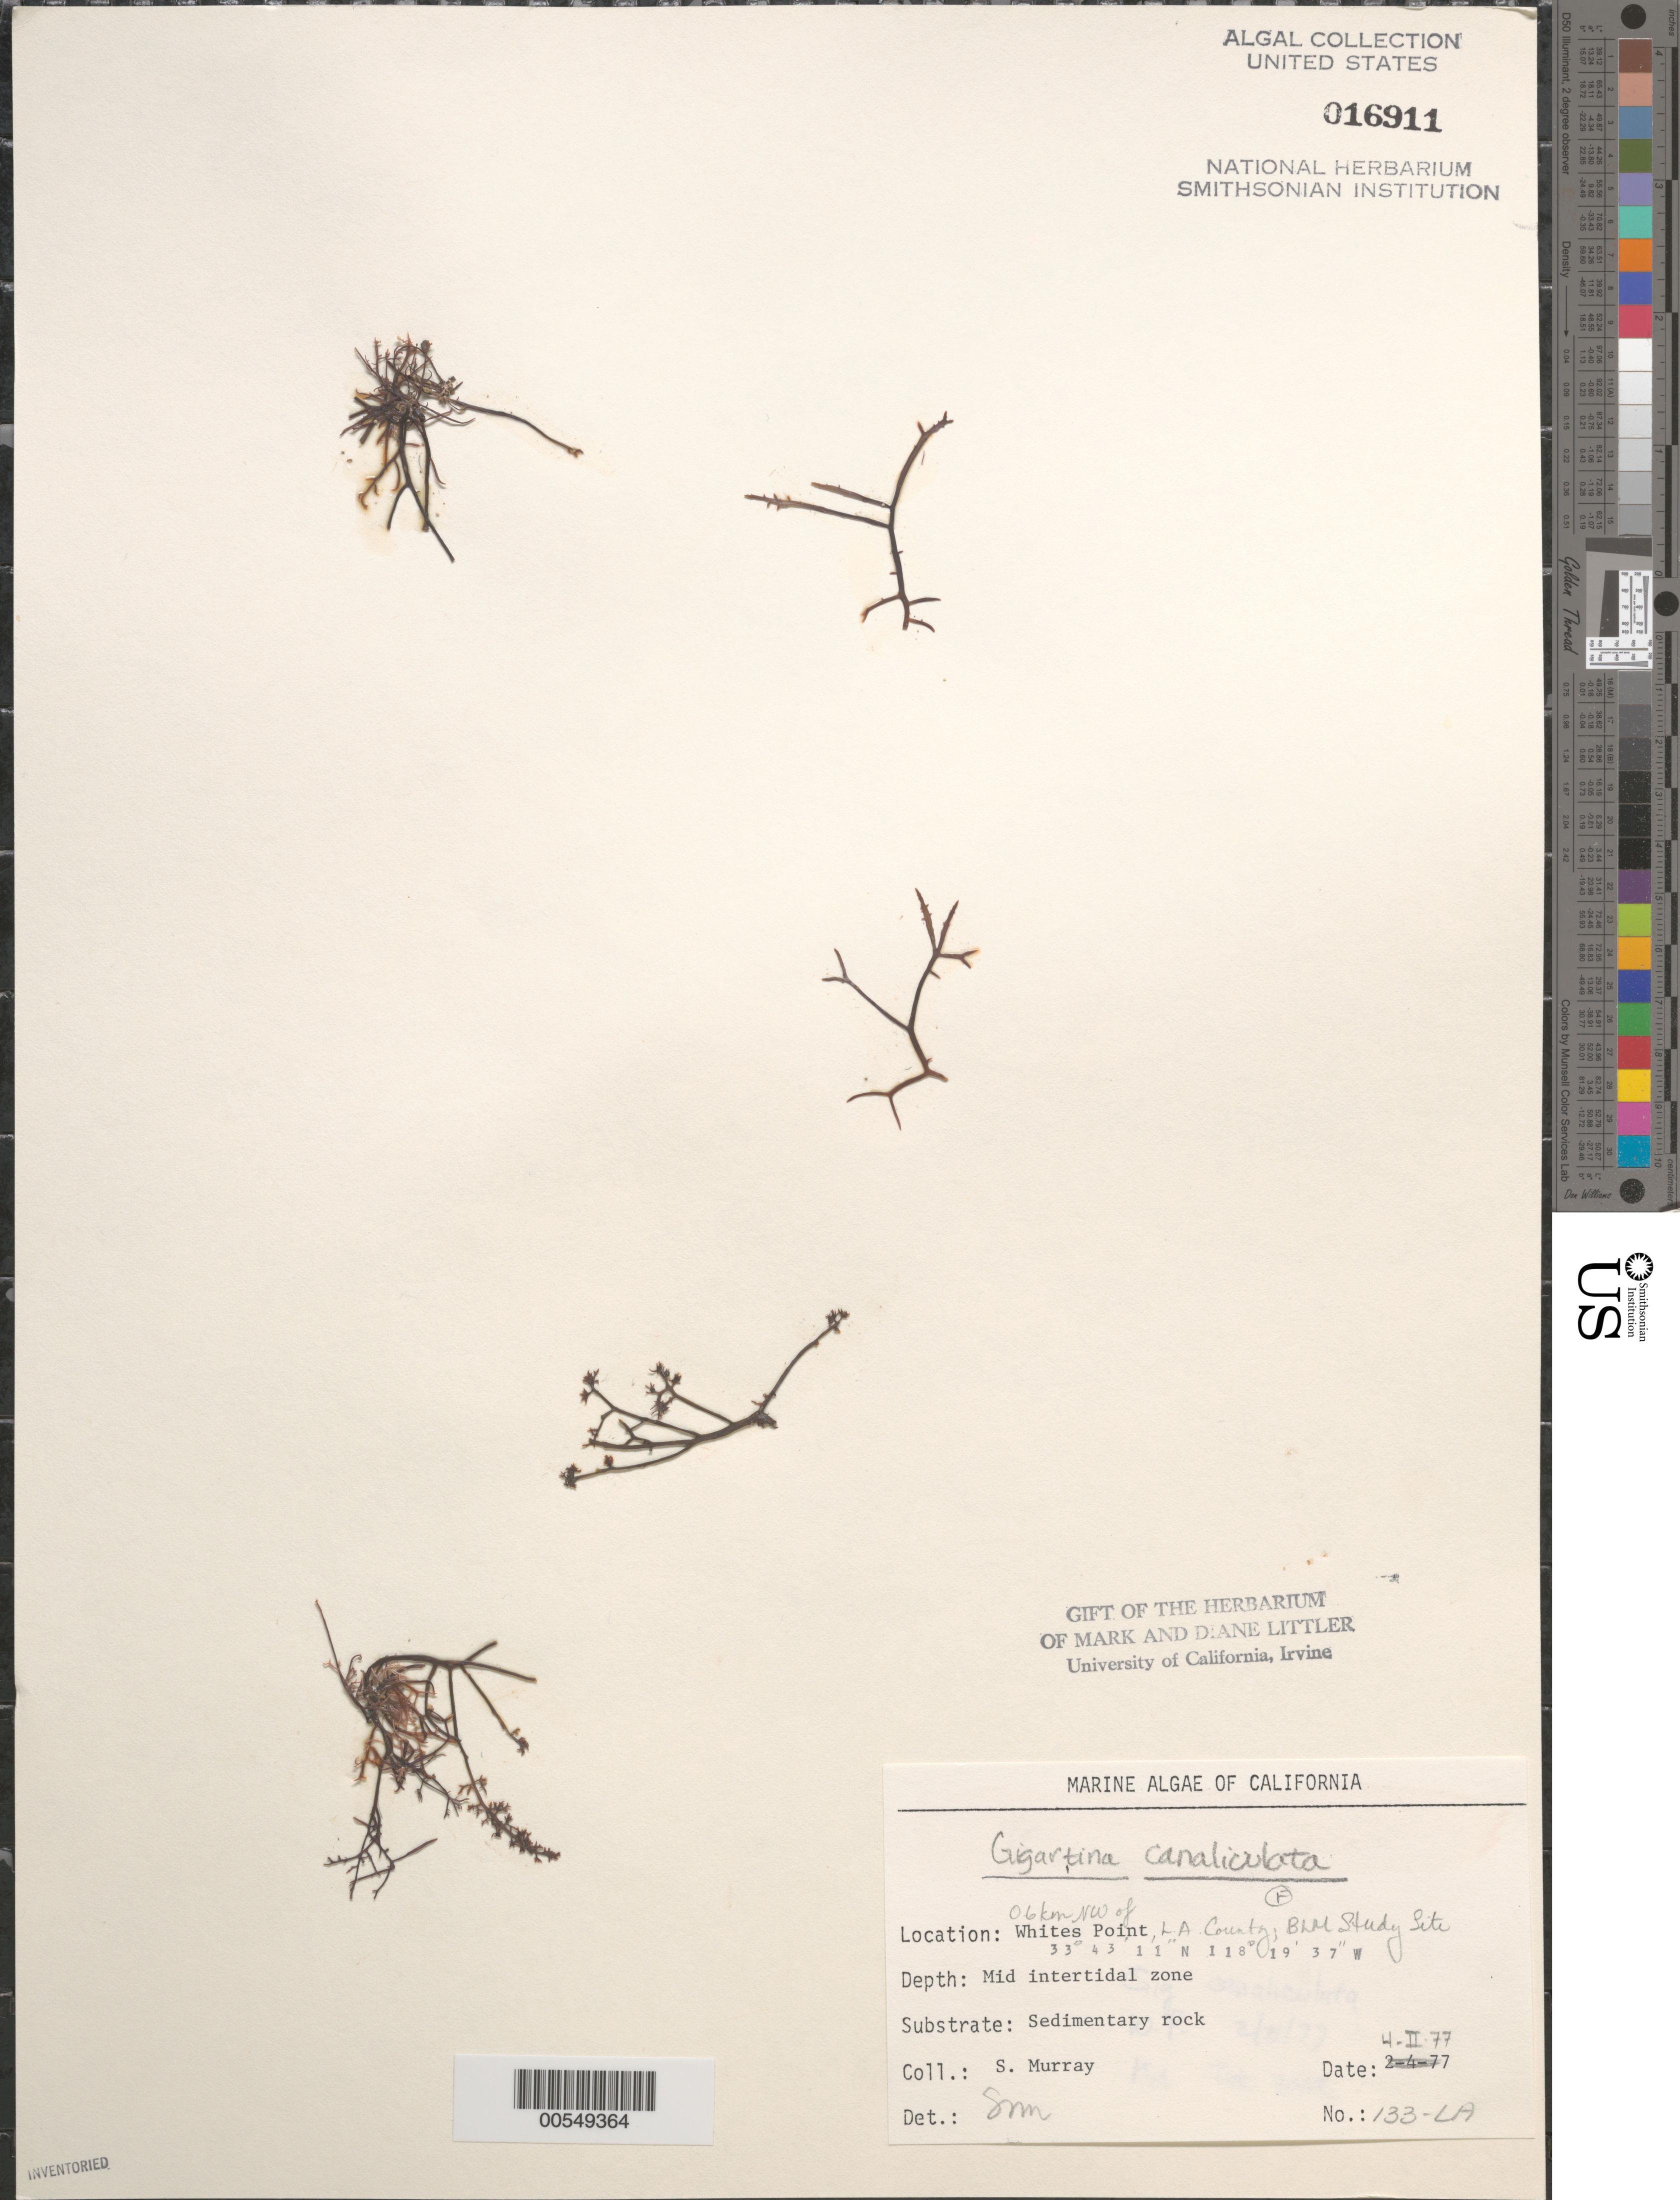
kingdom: Plantae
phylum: Rhodophyta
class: Florideophyceae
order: Gigartinales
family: Gigartinaceae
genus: Chondracanthus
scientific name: Chondracanthus canaliculatus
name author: (Harv.) Guiry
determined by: Algae name updating Project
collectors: S. N. Murray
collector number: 133-LA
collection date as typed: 04 Feb 1977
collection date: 1977-02-04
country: United States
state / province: California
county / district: Los Angeles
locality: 0.6 km northwest of Whites Point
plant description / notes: BLM-SOCALBIGHT Rocky Intertidal Survey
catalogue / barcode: US 16911